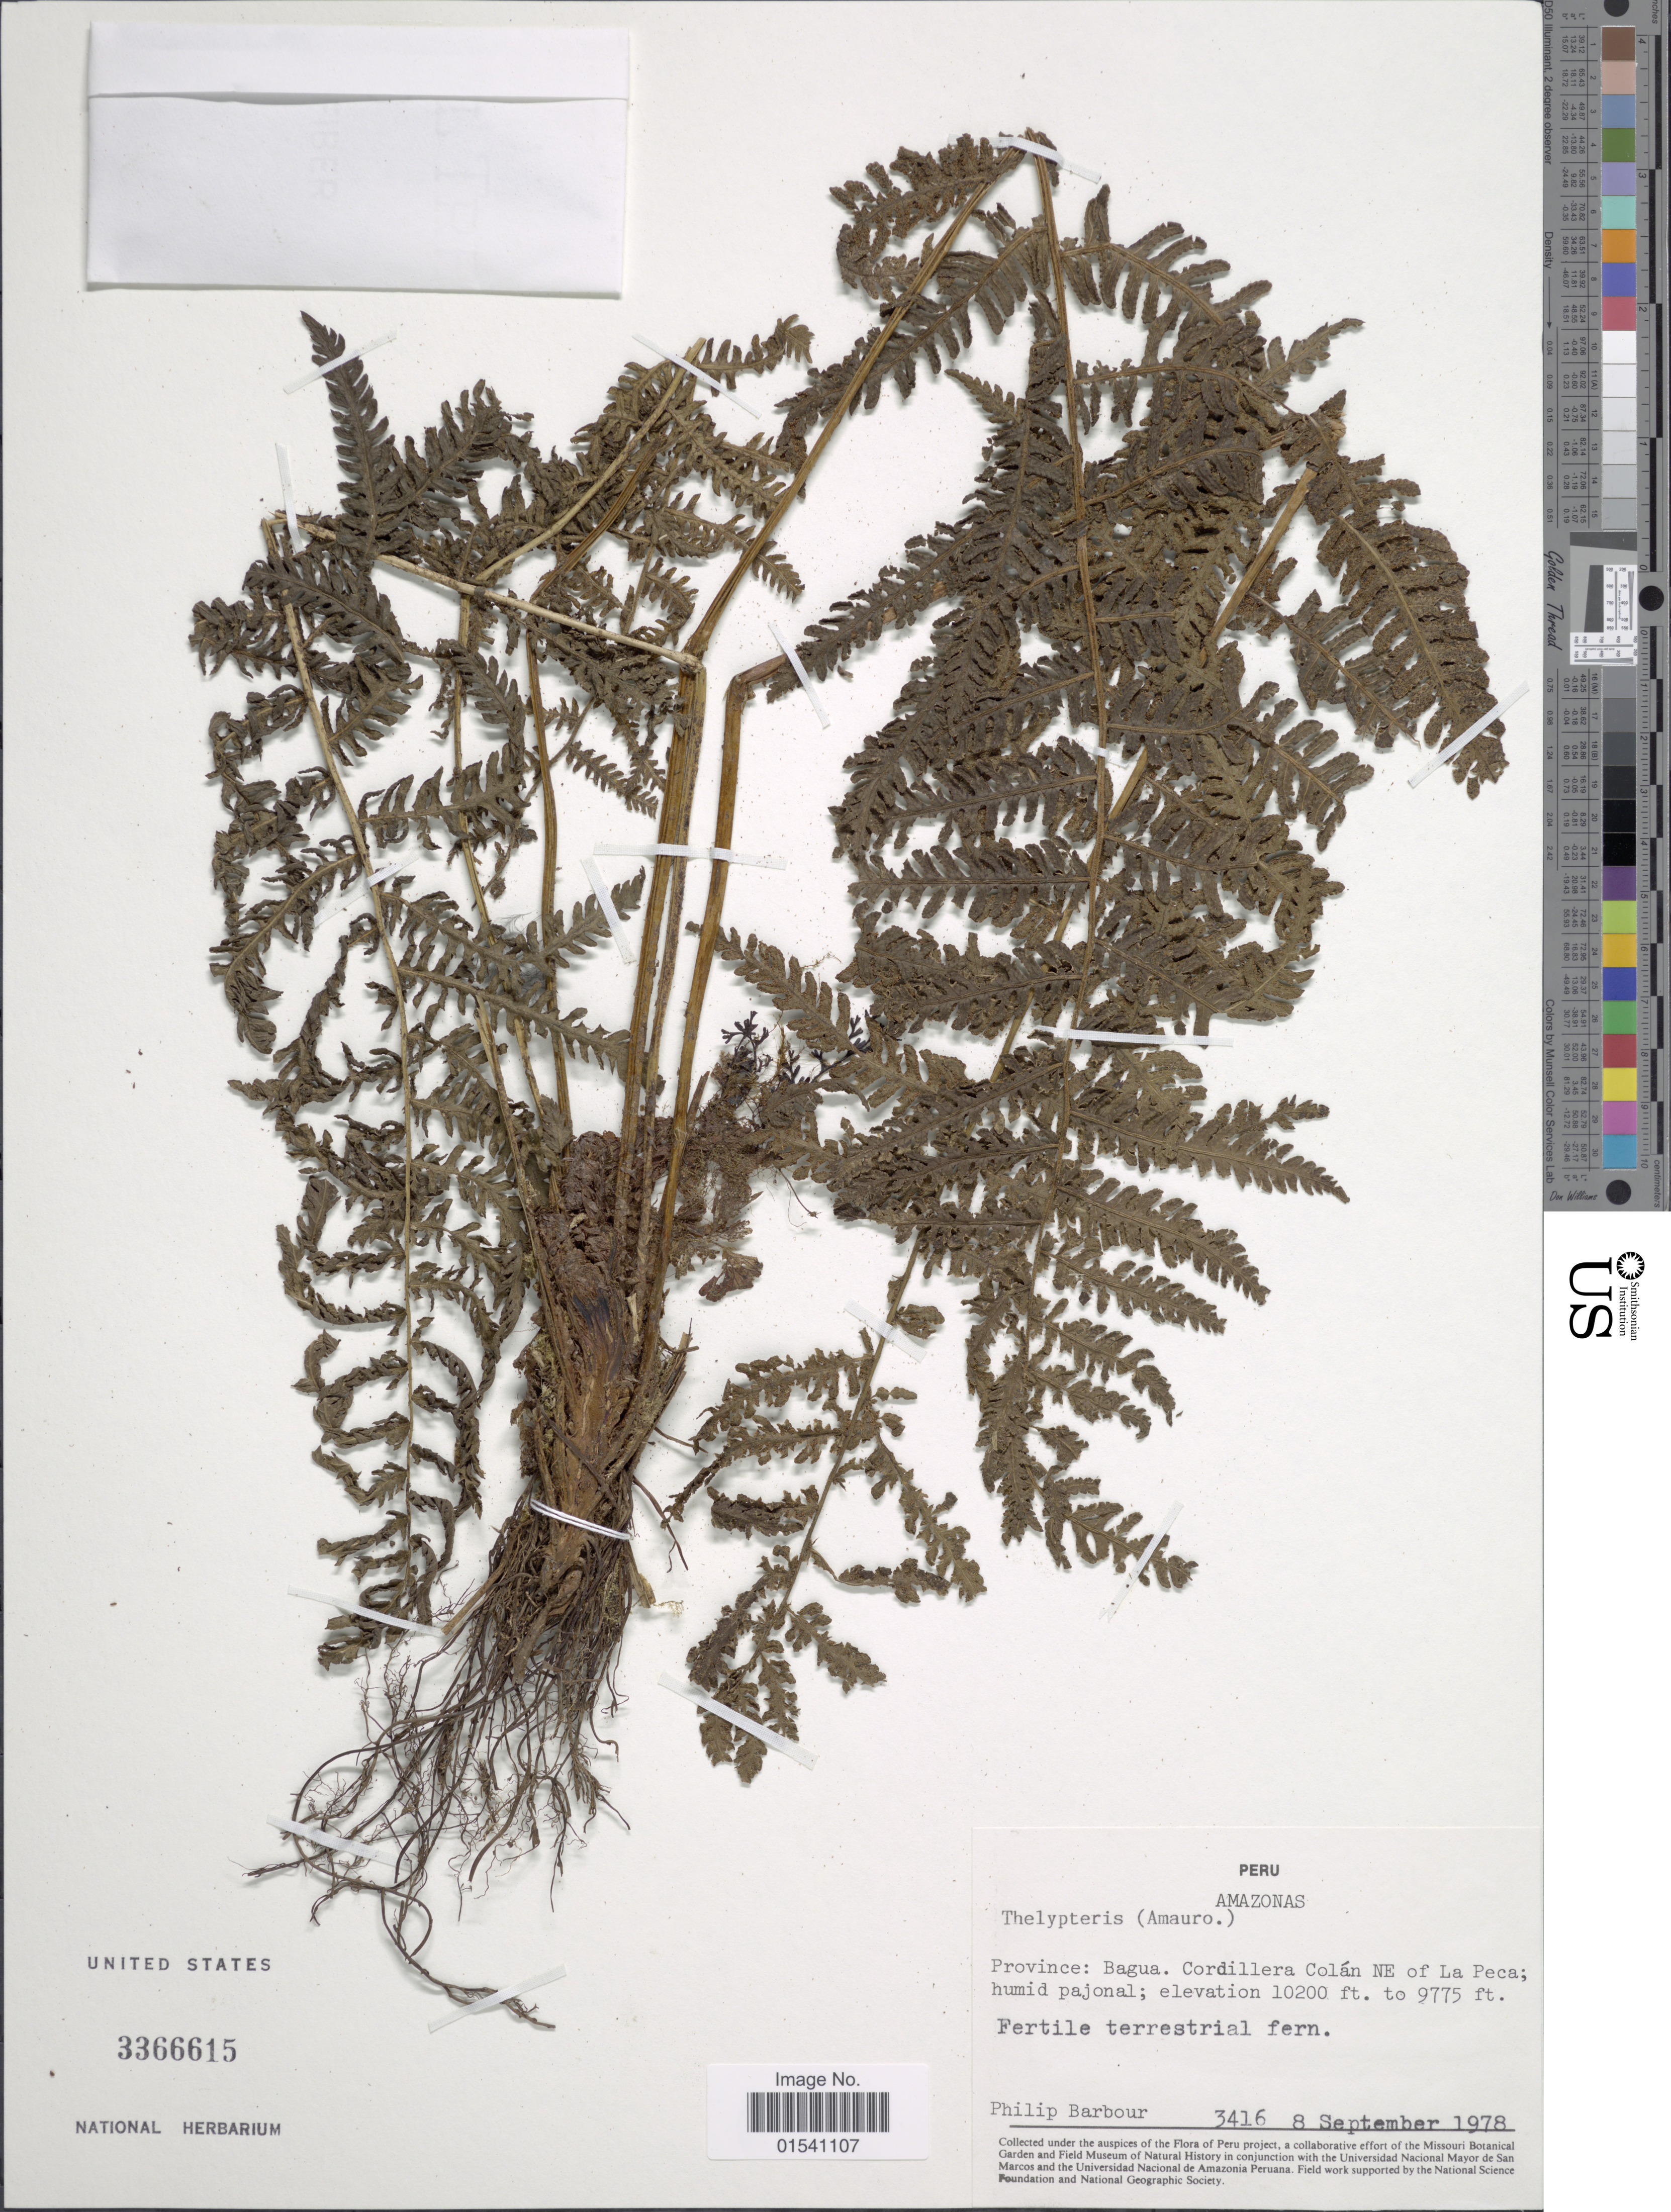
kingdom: Plantae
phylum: Tracheophyta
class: Polypodiopsida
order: Polypodiales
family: Thelypteridaceae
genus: Amauropelta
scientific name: Amauropelta sp.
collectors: P. Barbour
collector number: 3416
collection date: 1978-09-08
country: Peru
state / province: Amazonas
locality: Province: Bagua. Cordillera Colán NE of La Peca; humid pajonal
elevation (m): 2979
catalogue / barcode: US 3366615